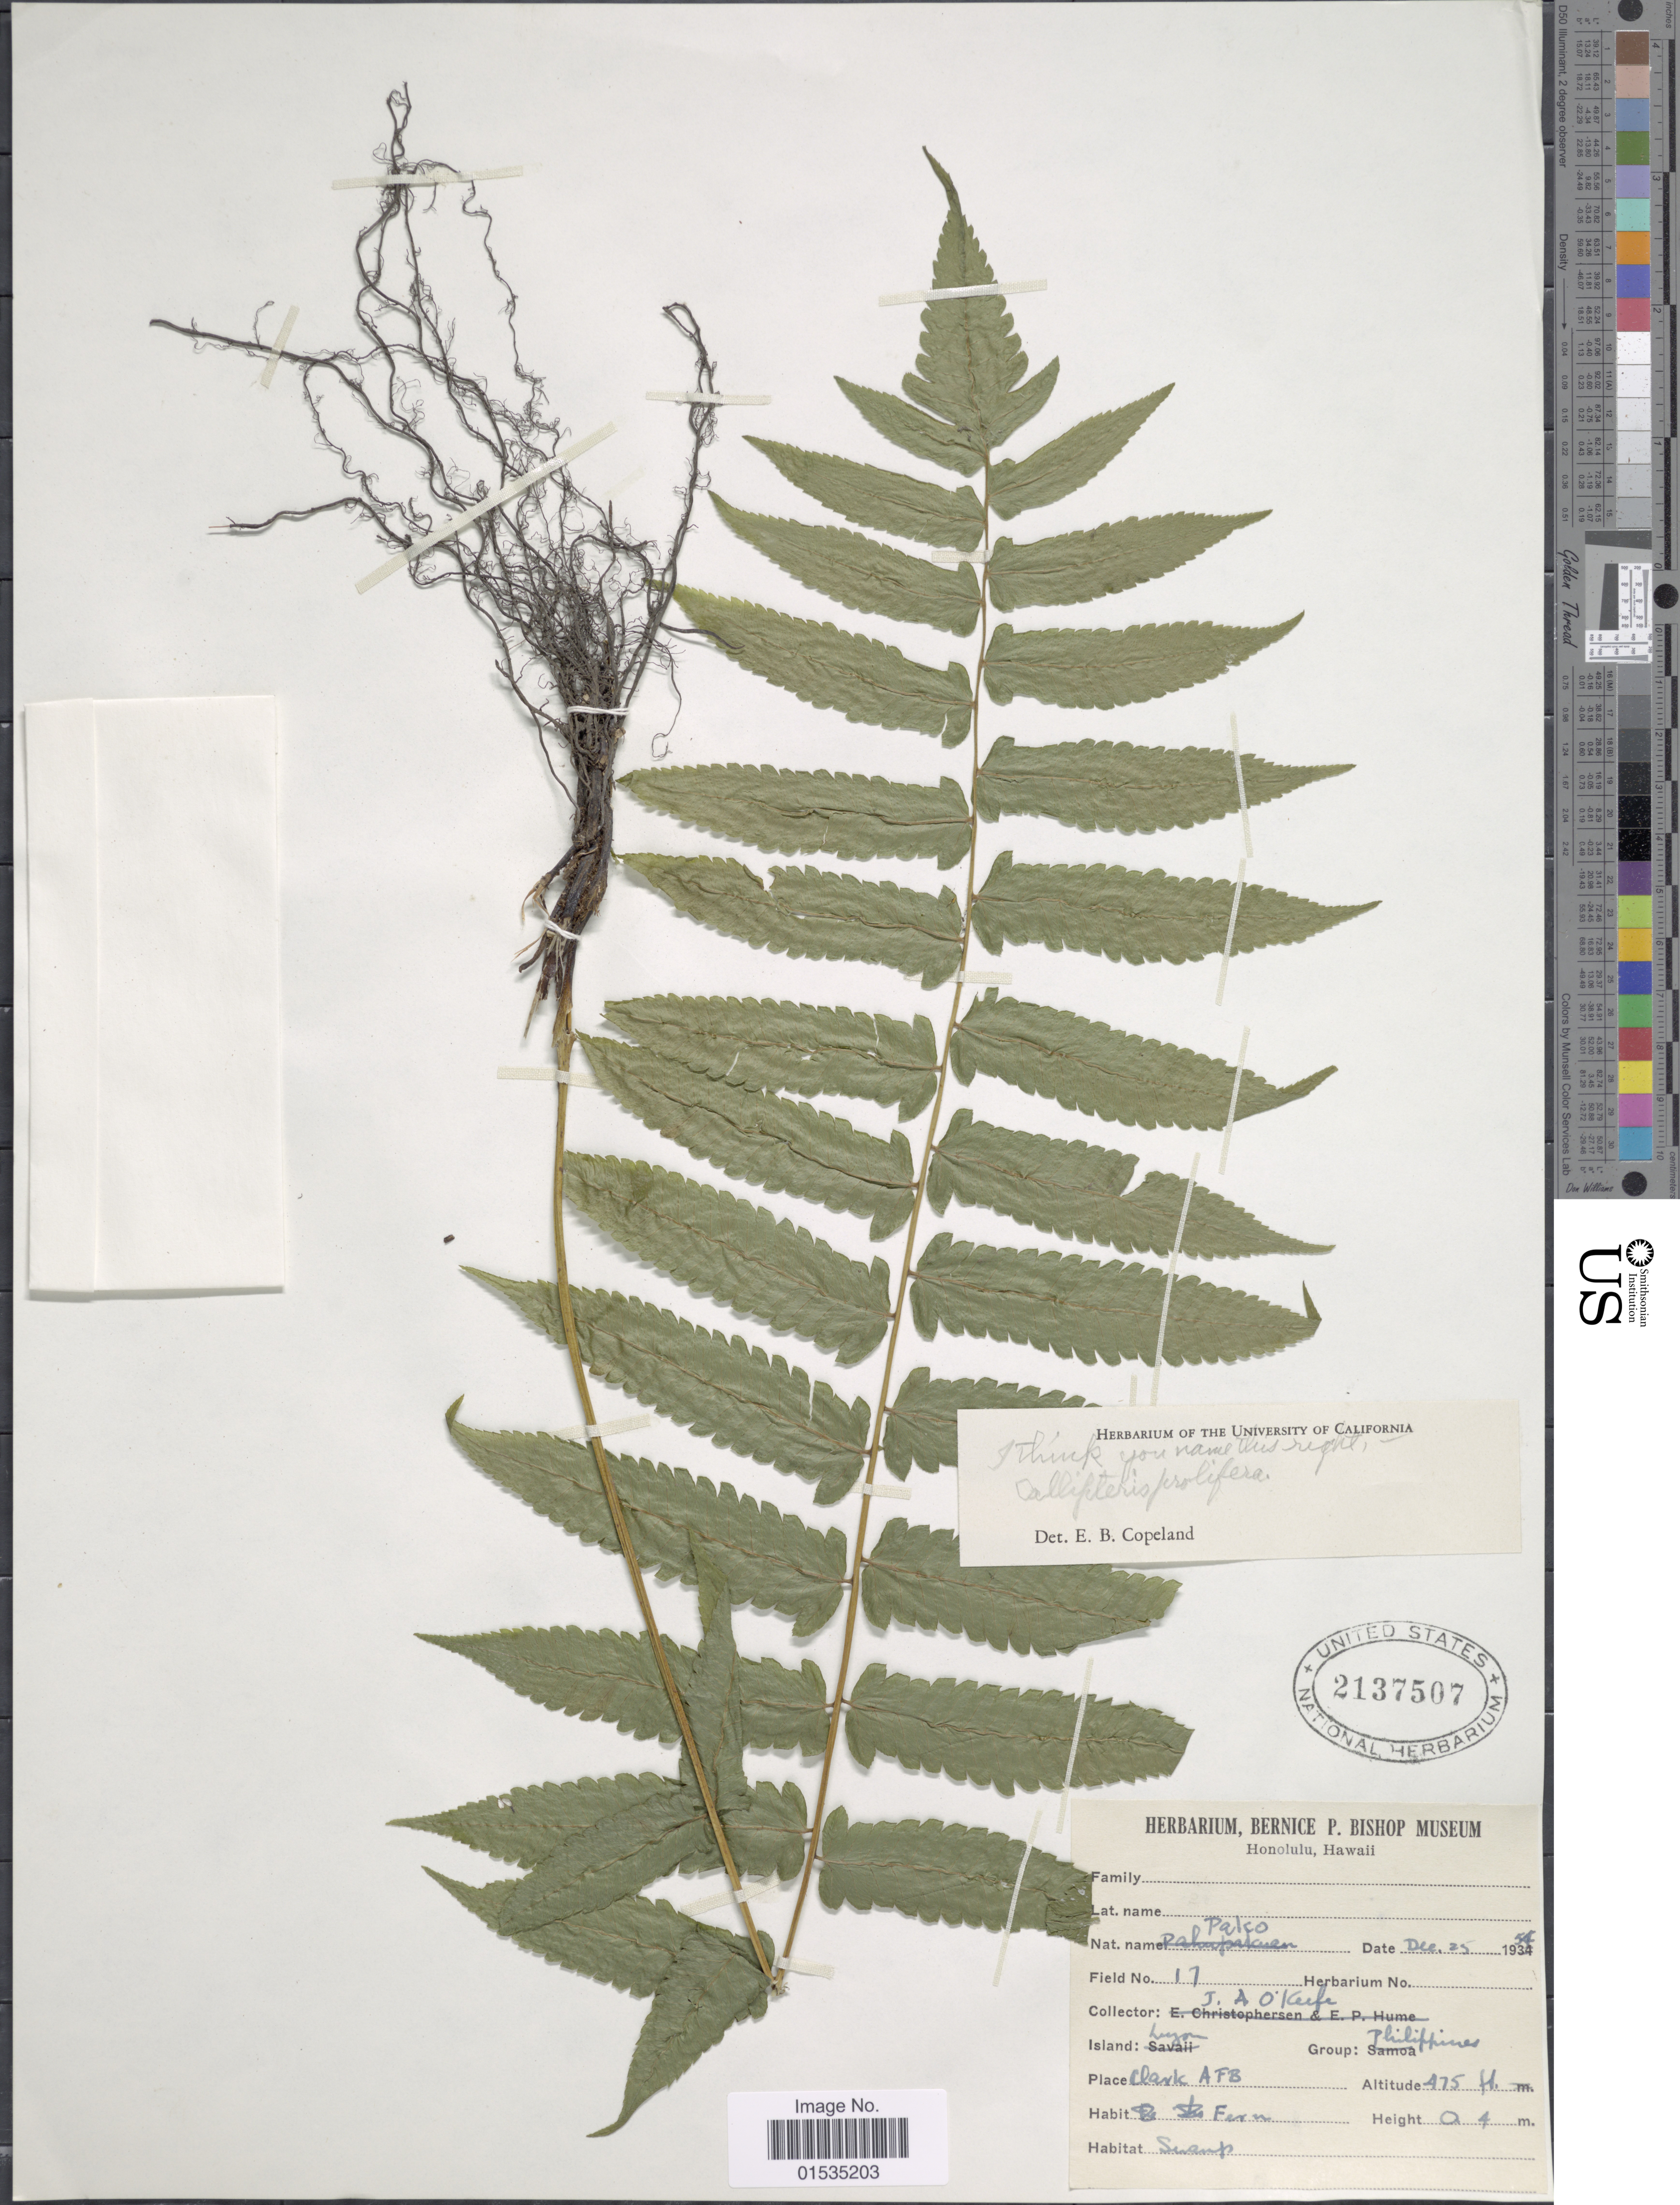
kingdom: Plantae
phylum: Tracheophyta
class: Polypodiopsida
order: Polypodiales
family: Athyriaceae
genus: Diplazium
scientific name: Diplazium proliferum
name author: (Lam.) Thouars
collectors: J. O'Keefe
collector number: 17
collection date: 1954-12-25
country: Philippines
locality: Luzon, Clark Air Force Base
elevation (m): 145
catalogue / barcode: US 2137507